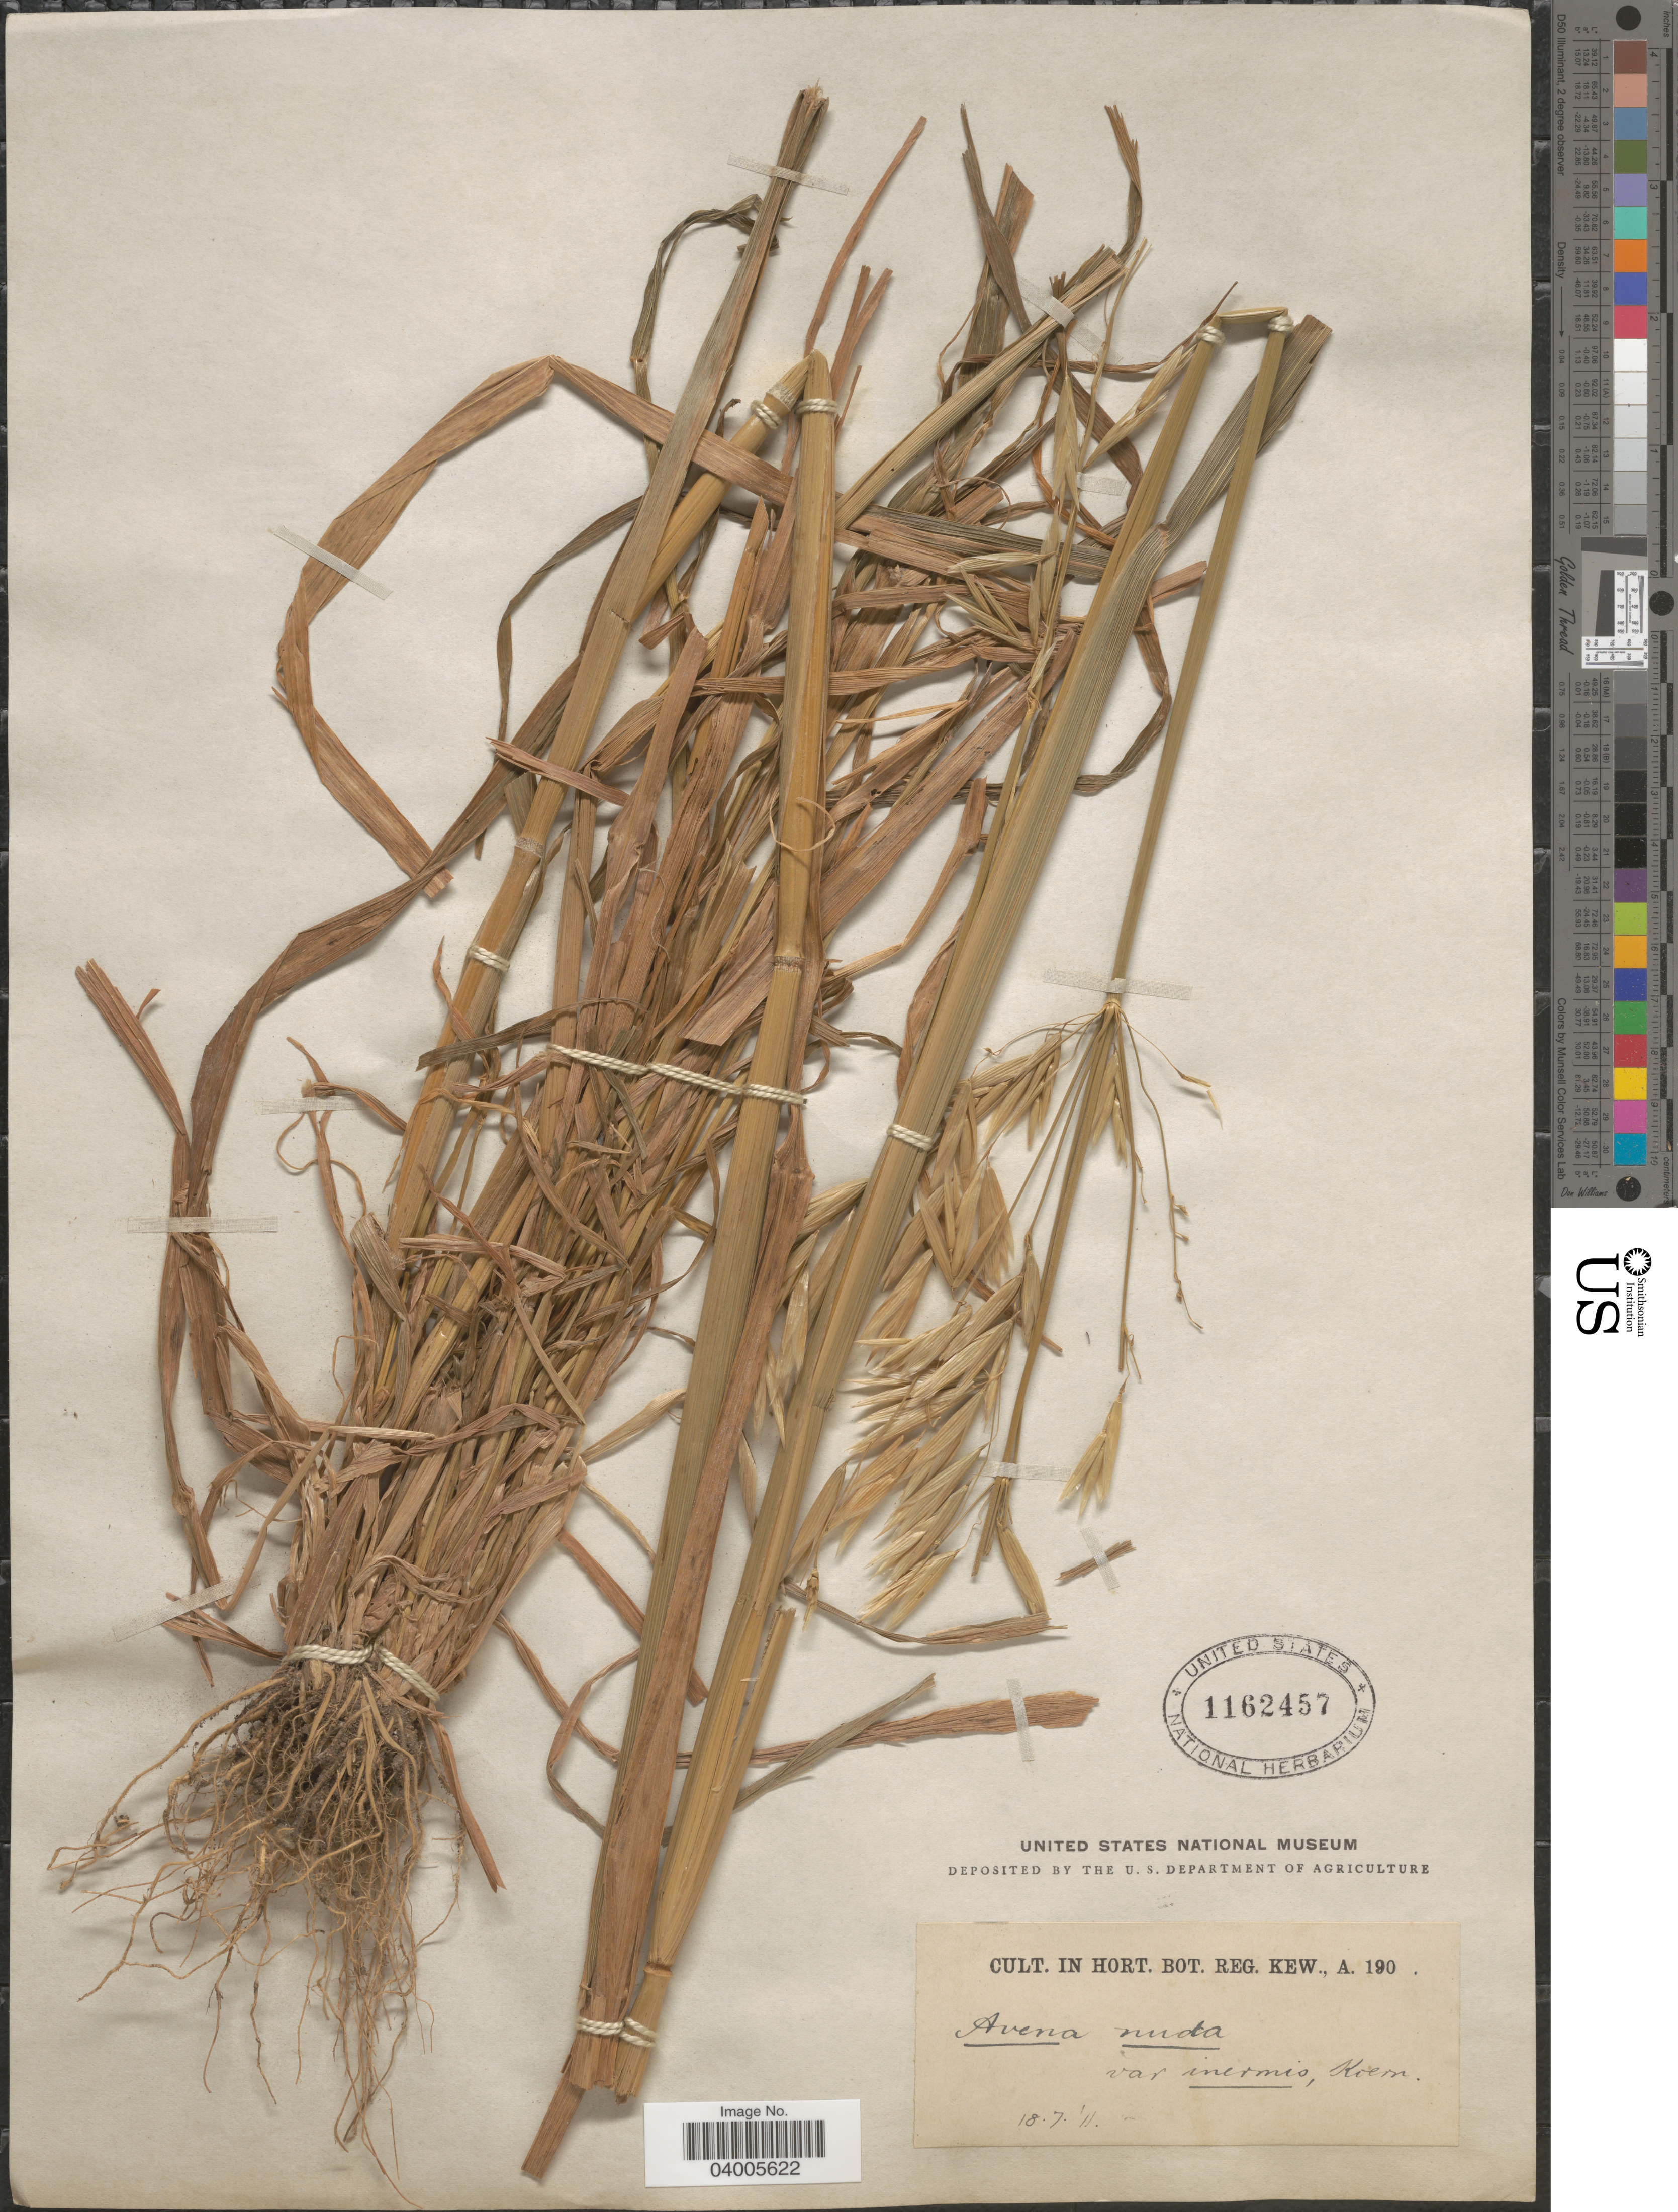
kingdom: Plantae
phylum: Tracheophyta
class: Liliopsida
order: Poales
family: Poaceae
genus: Avena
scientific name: Avena nuda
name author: L.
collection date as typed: Transcribed d/m/y: 18/7/11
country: United Kingdom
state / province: England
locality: Cult. in Hort. Bot. Reg. Kew.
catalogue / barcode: US 1162457